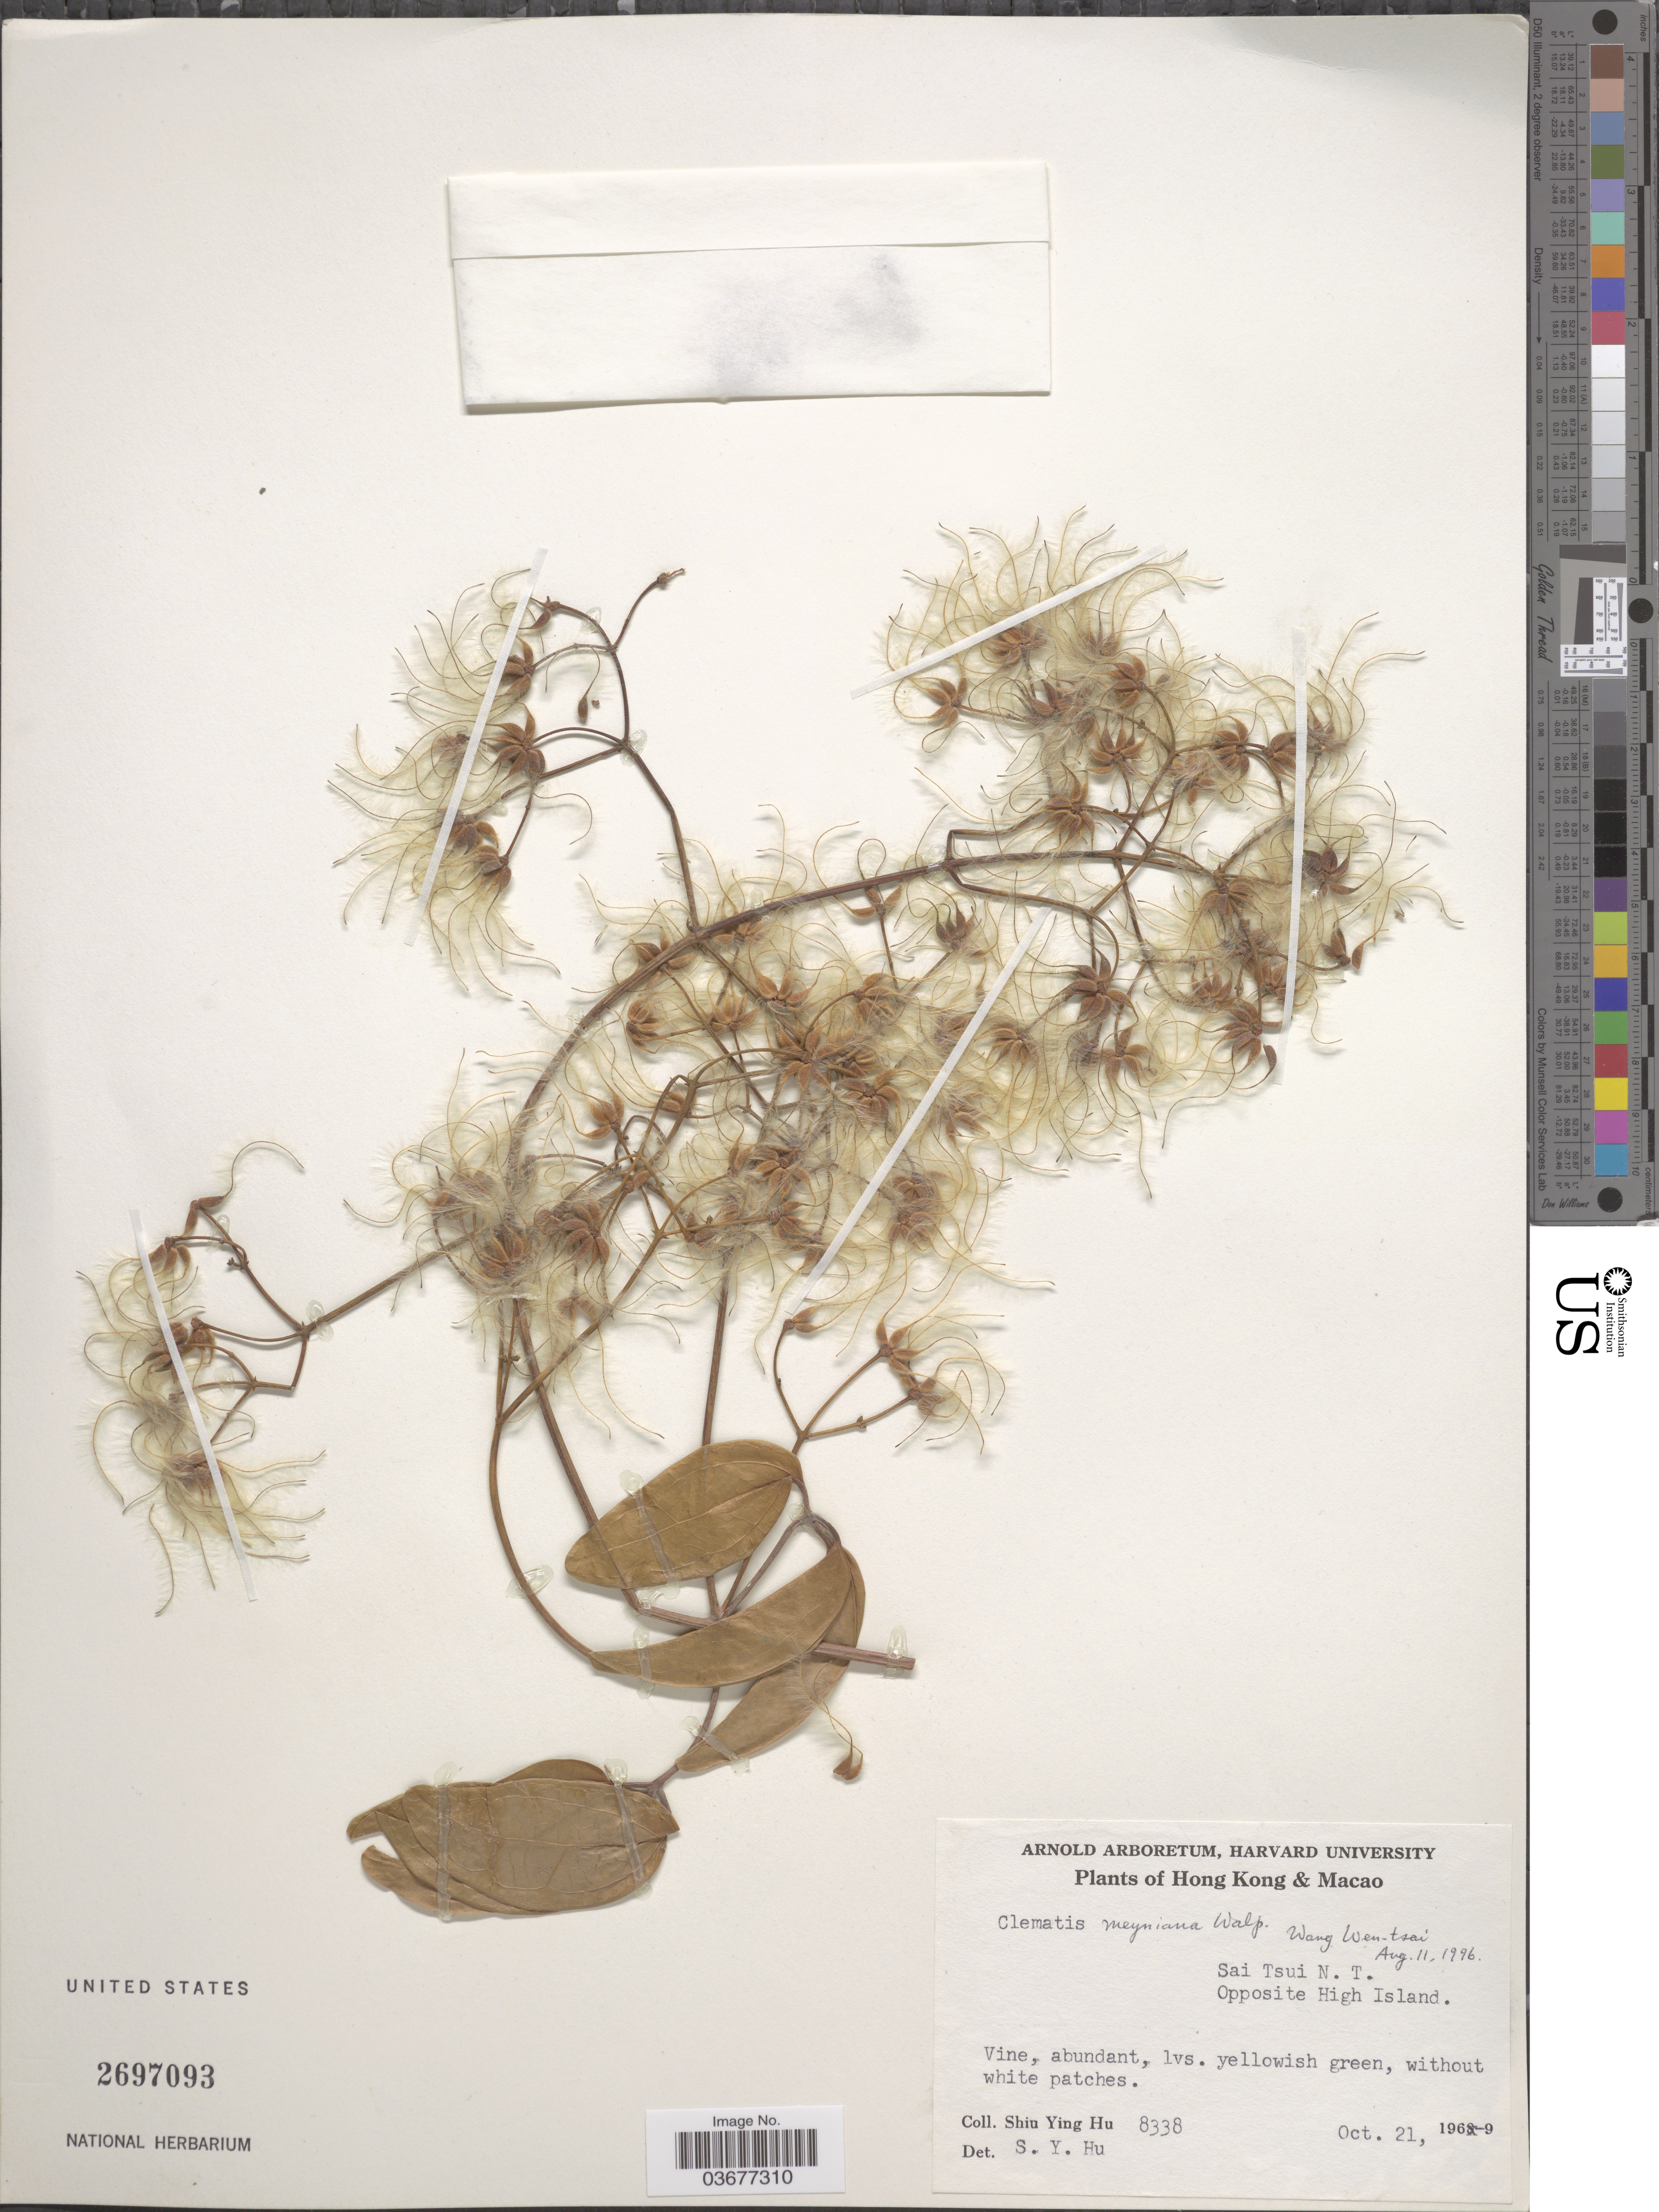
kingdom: Plantae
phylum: Tracheophyta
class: Magnoliopsida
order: Ranunculales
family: Ranunculaceae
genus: Clematis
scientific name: Clematis meyeniana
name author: Walp.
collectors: S. Y. Hu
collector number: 8338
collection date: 1969-10-21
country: China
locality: Hong Kong & Macao. Sai Tsui N. T. Opposite High Island.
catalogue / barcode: US 2697093